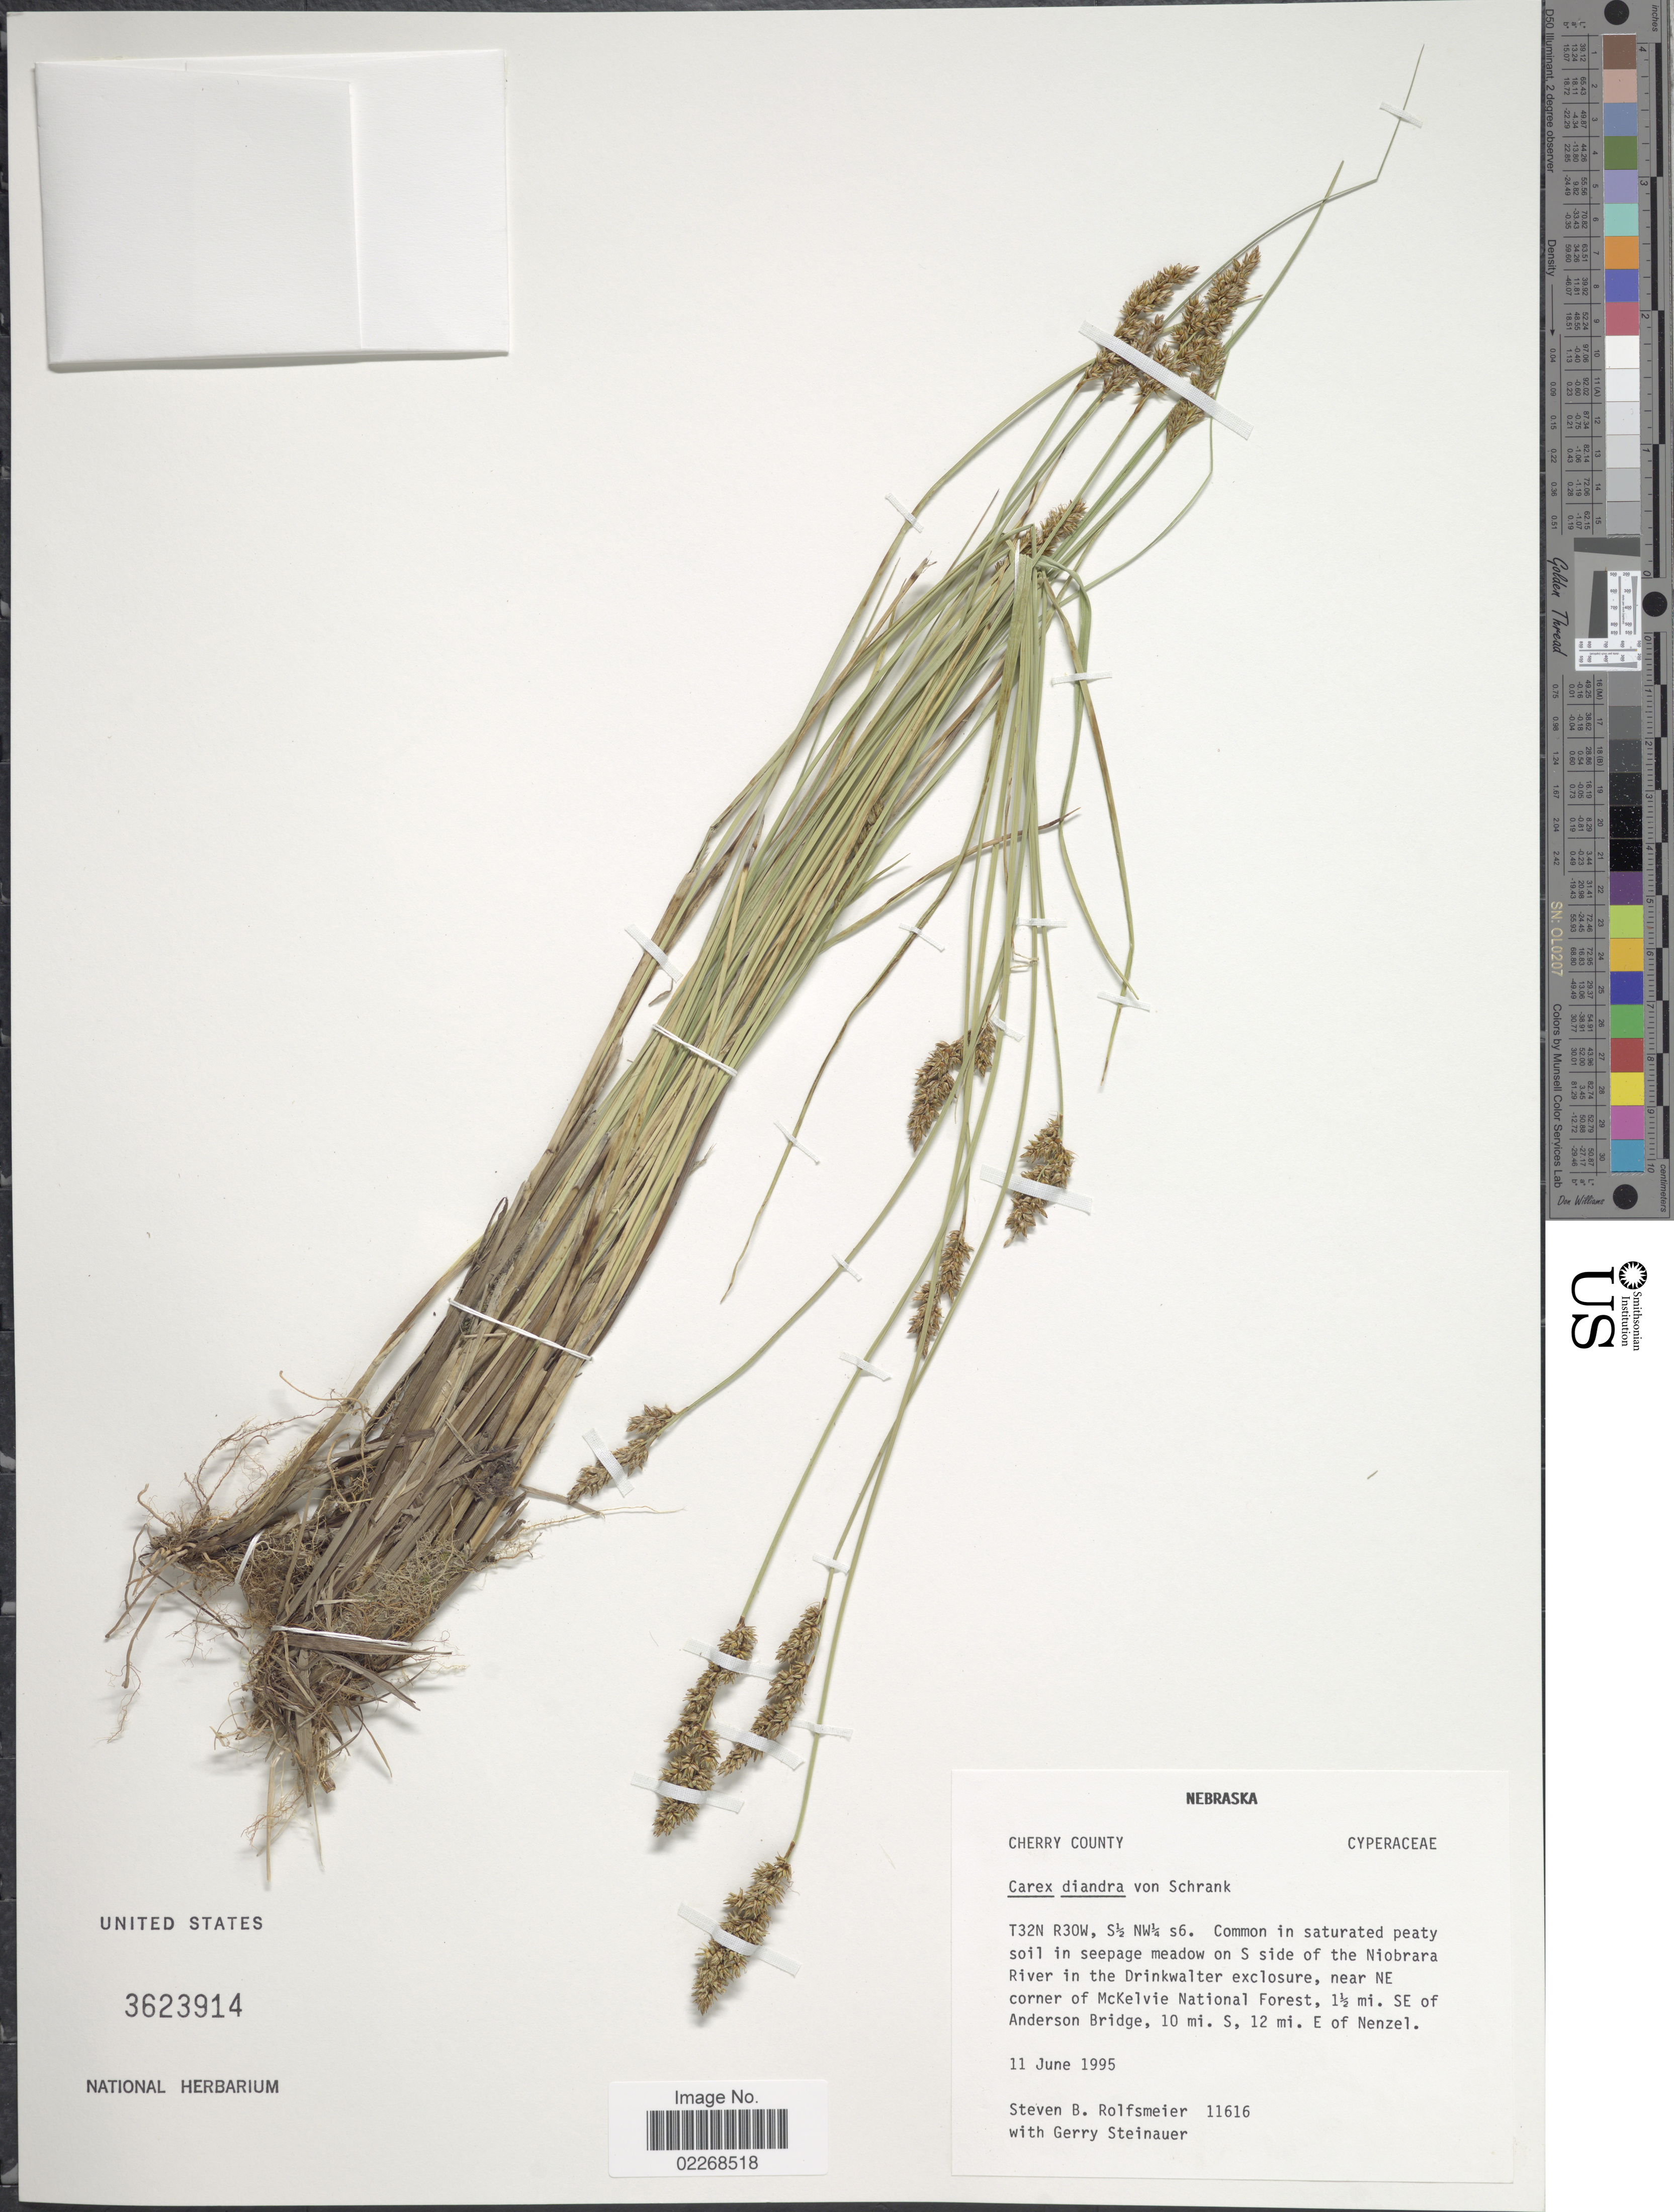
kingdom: Plantae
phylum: Tracheophyta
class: Liliopsida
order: Poales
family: Cyperaceae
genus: Carex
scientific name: Carex diandra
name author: Schrank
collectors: S. Rolfsmeier & G. Steinauer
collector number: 11616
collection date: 1995-06-11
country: United States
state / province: Nebraska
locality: T32N R30W, S1/2 NW1/4 s6., in saturated peaty soil in seepage meadow on S side of the Niobrara River in the Drinkwalter exclosure, near NE corner of Mckelvie National Fores, 1 1/2 mi. SE of Anderson Bridge, 10 mi. S, 12 mi. E of Nenzel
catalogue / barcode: US 3623914